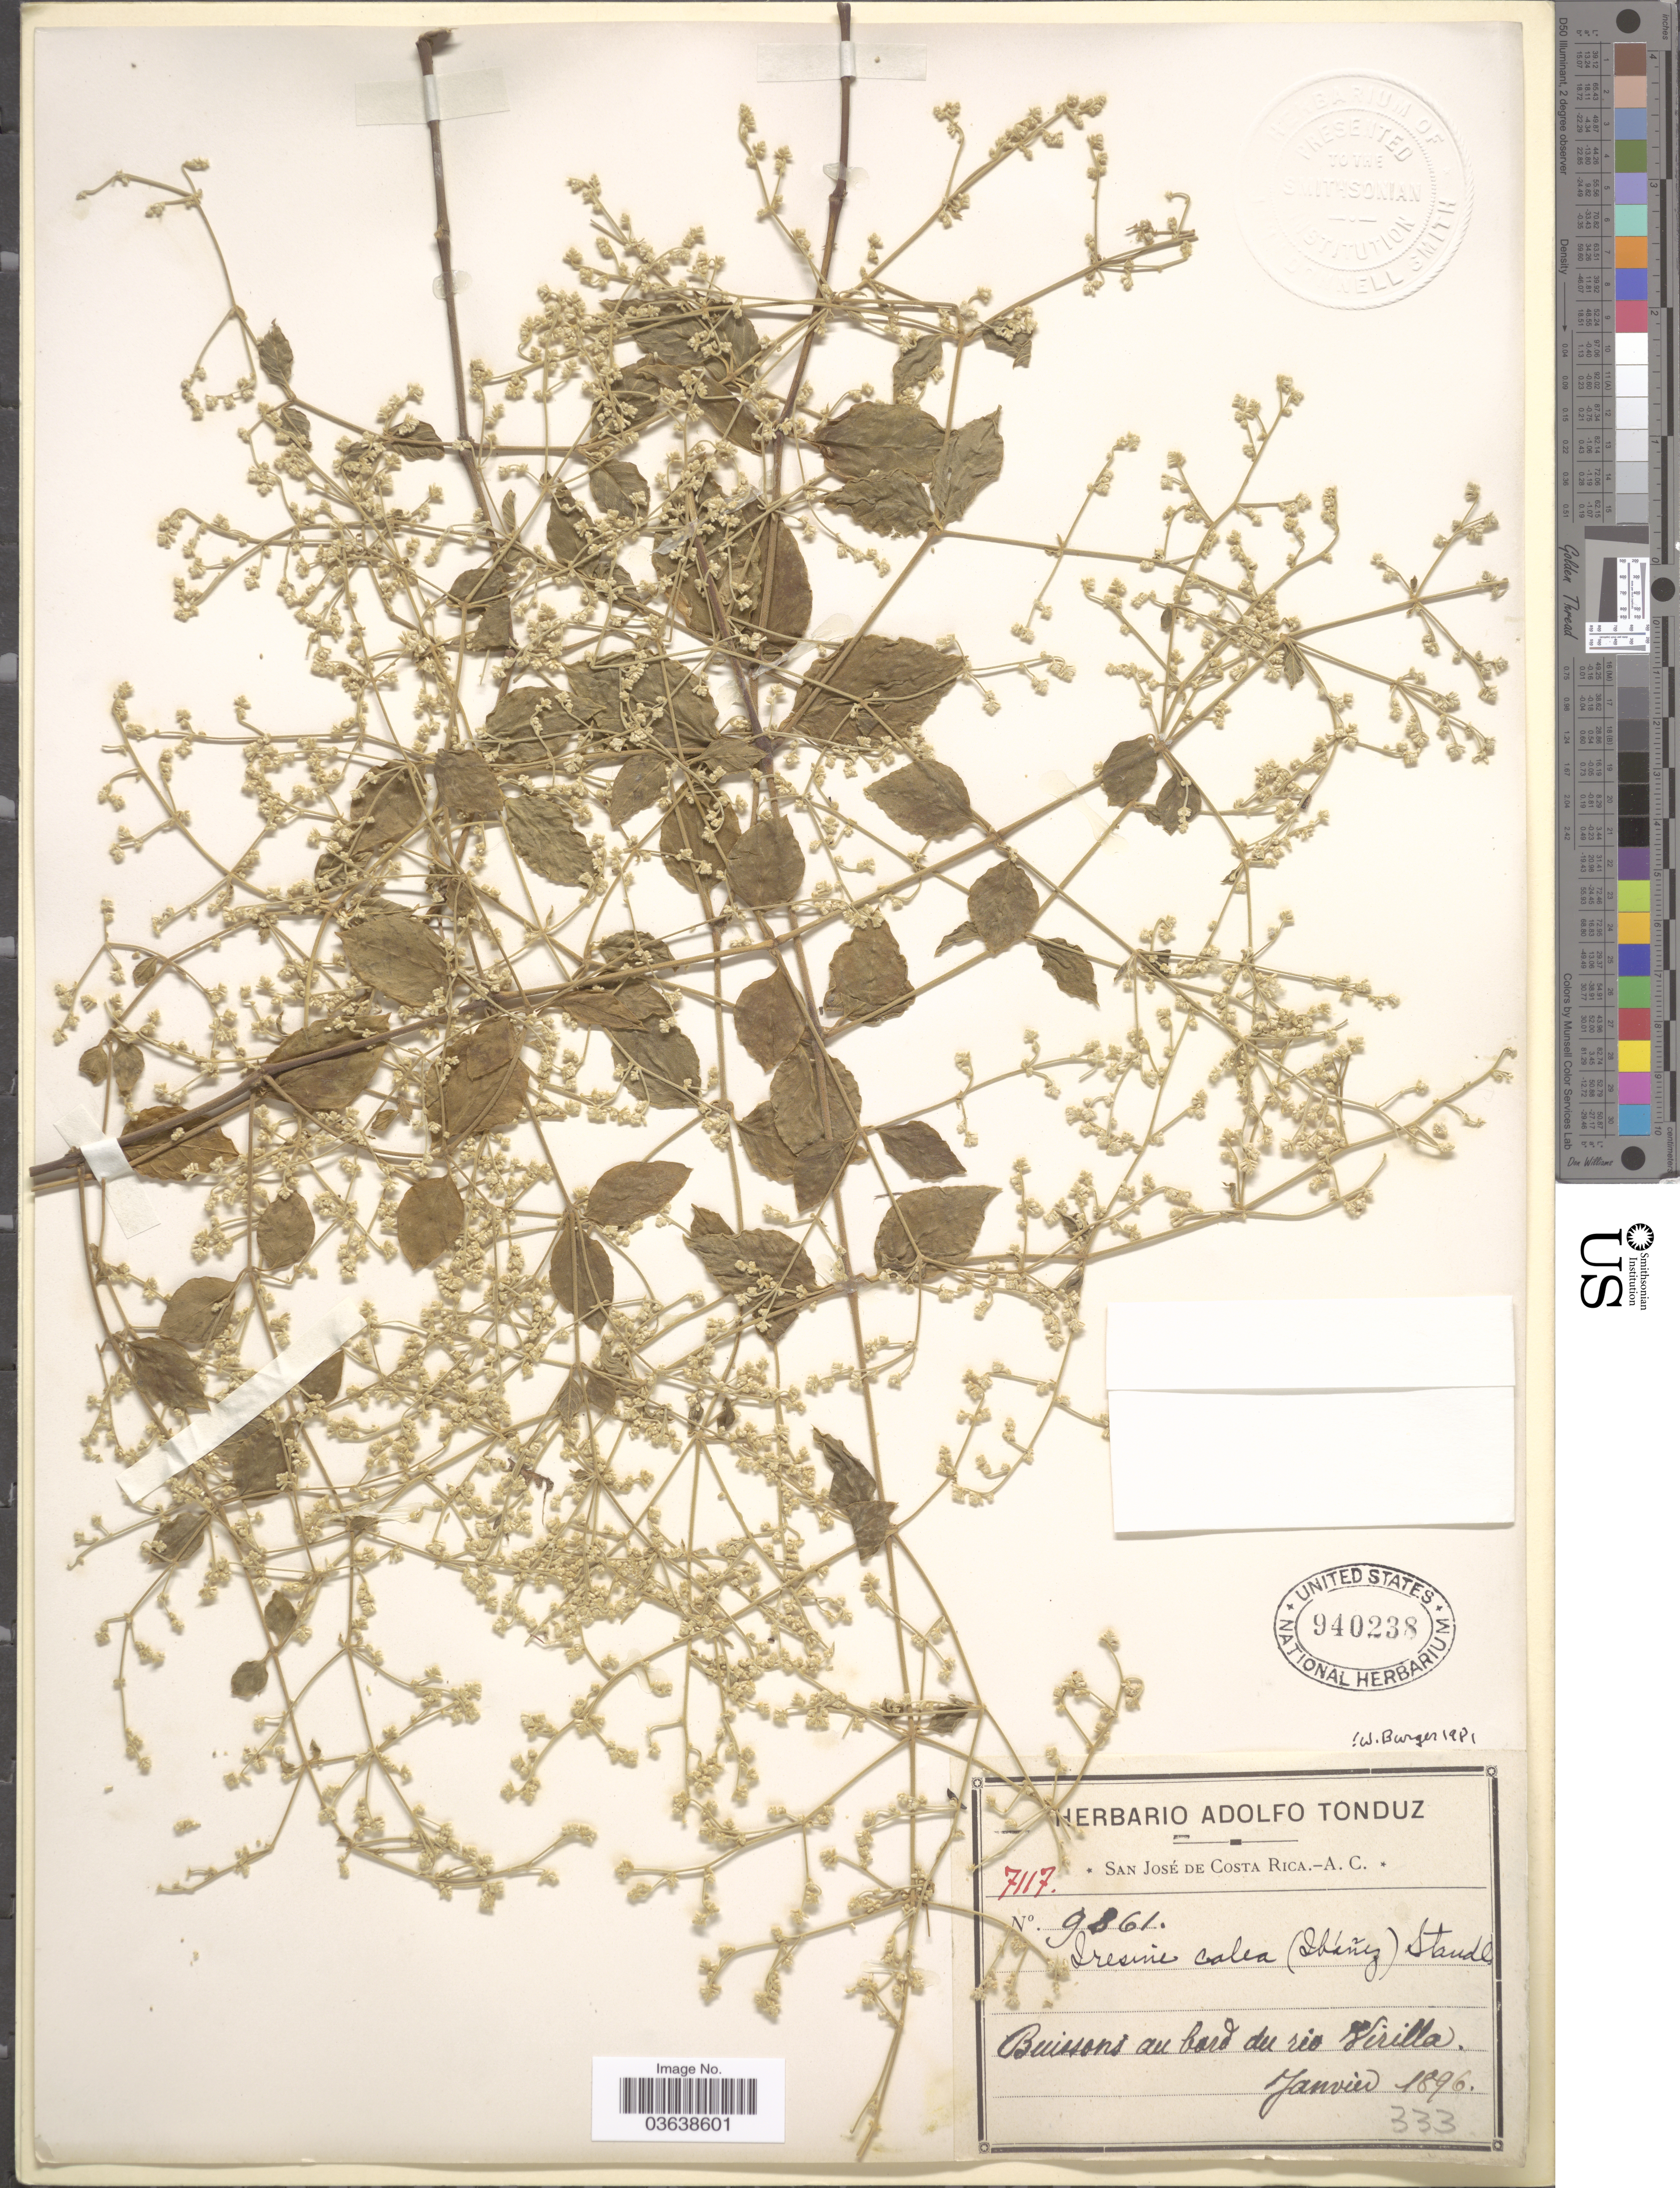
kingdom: Plantae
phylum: Tracheophyta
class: Magnoliopsida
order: Caryophyllales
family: Amaranthaceae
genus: Iresine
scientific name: Iresine calea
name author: (Ibáñez) Standl.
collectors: ex Herb. Adolfo Tonduz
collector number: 9861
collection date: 1896-01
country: Costa Rica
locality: Buissons au bord du rio Virilla.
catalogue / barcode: US 940238